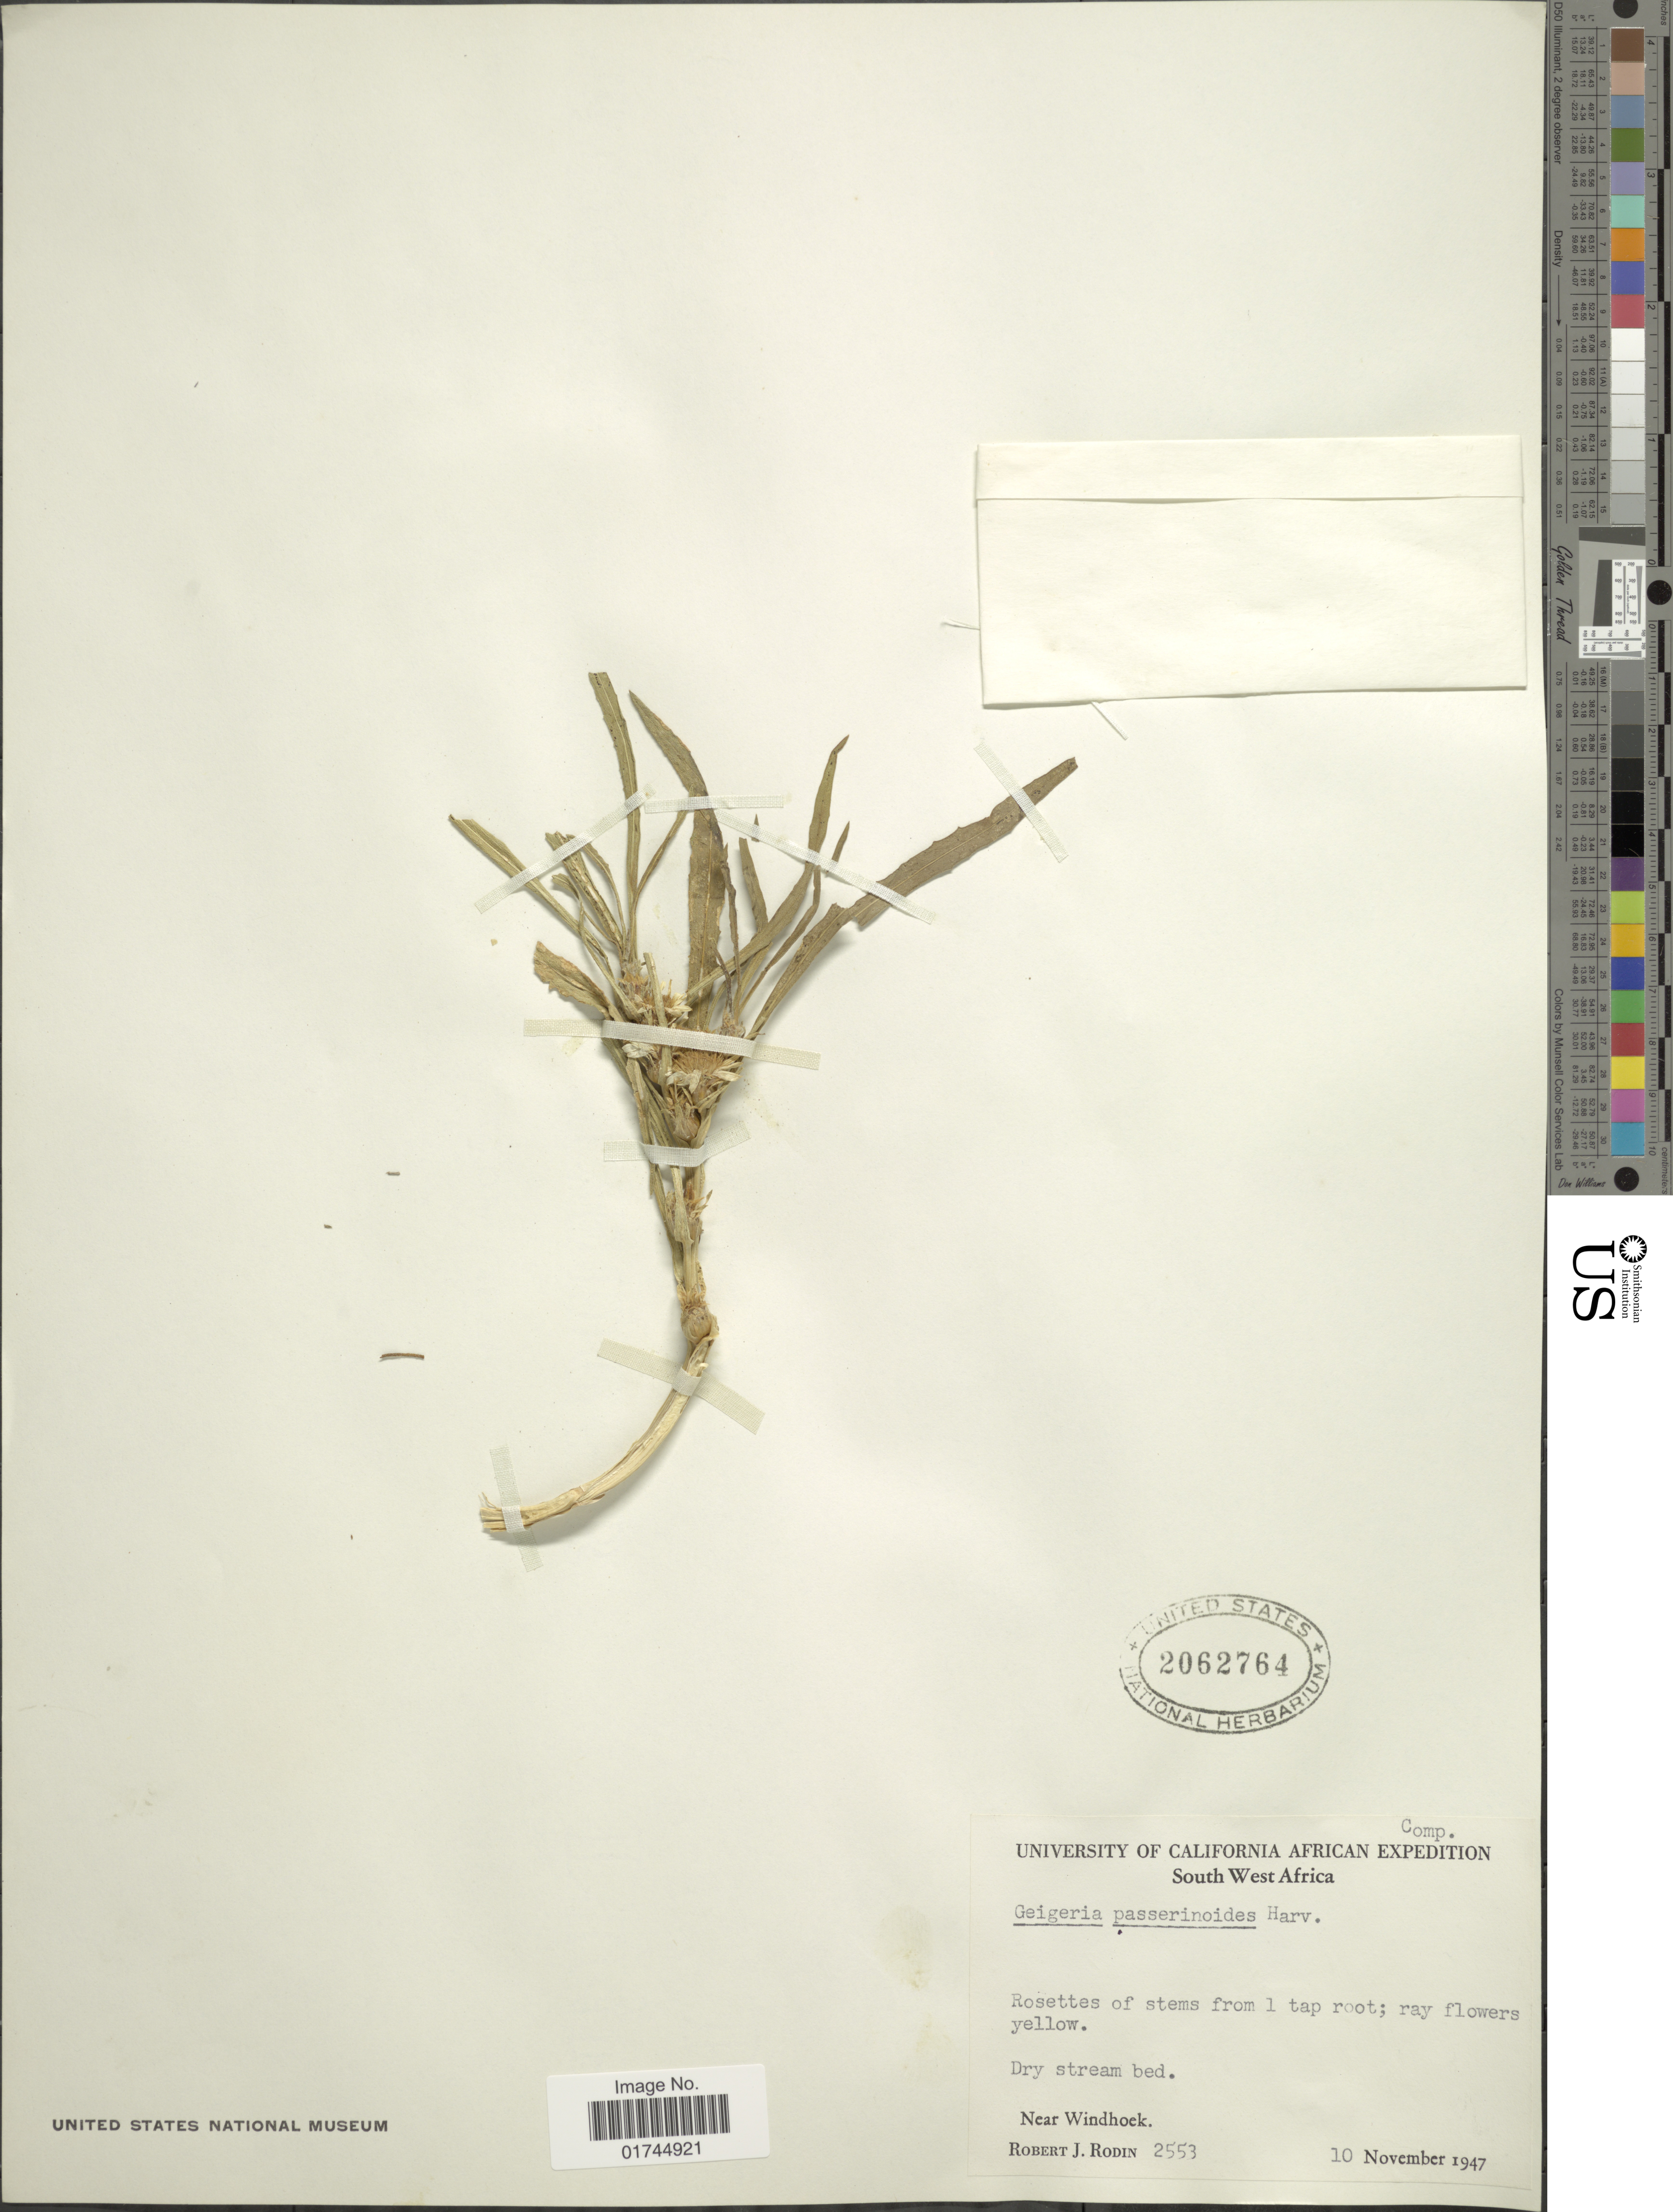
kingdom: Plantae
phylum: Tracheophyta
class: Magnoliopsida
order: Asterales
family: Asteraceae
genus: Geigeria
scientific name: Geigeria passerinoides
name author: (L'Hér.) Harv.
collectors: R. J. Rodin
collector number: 2553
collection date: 1947-11-10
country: South Africa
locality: South West Africa, Near Windhoek.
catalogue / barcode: US 2062764